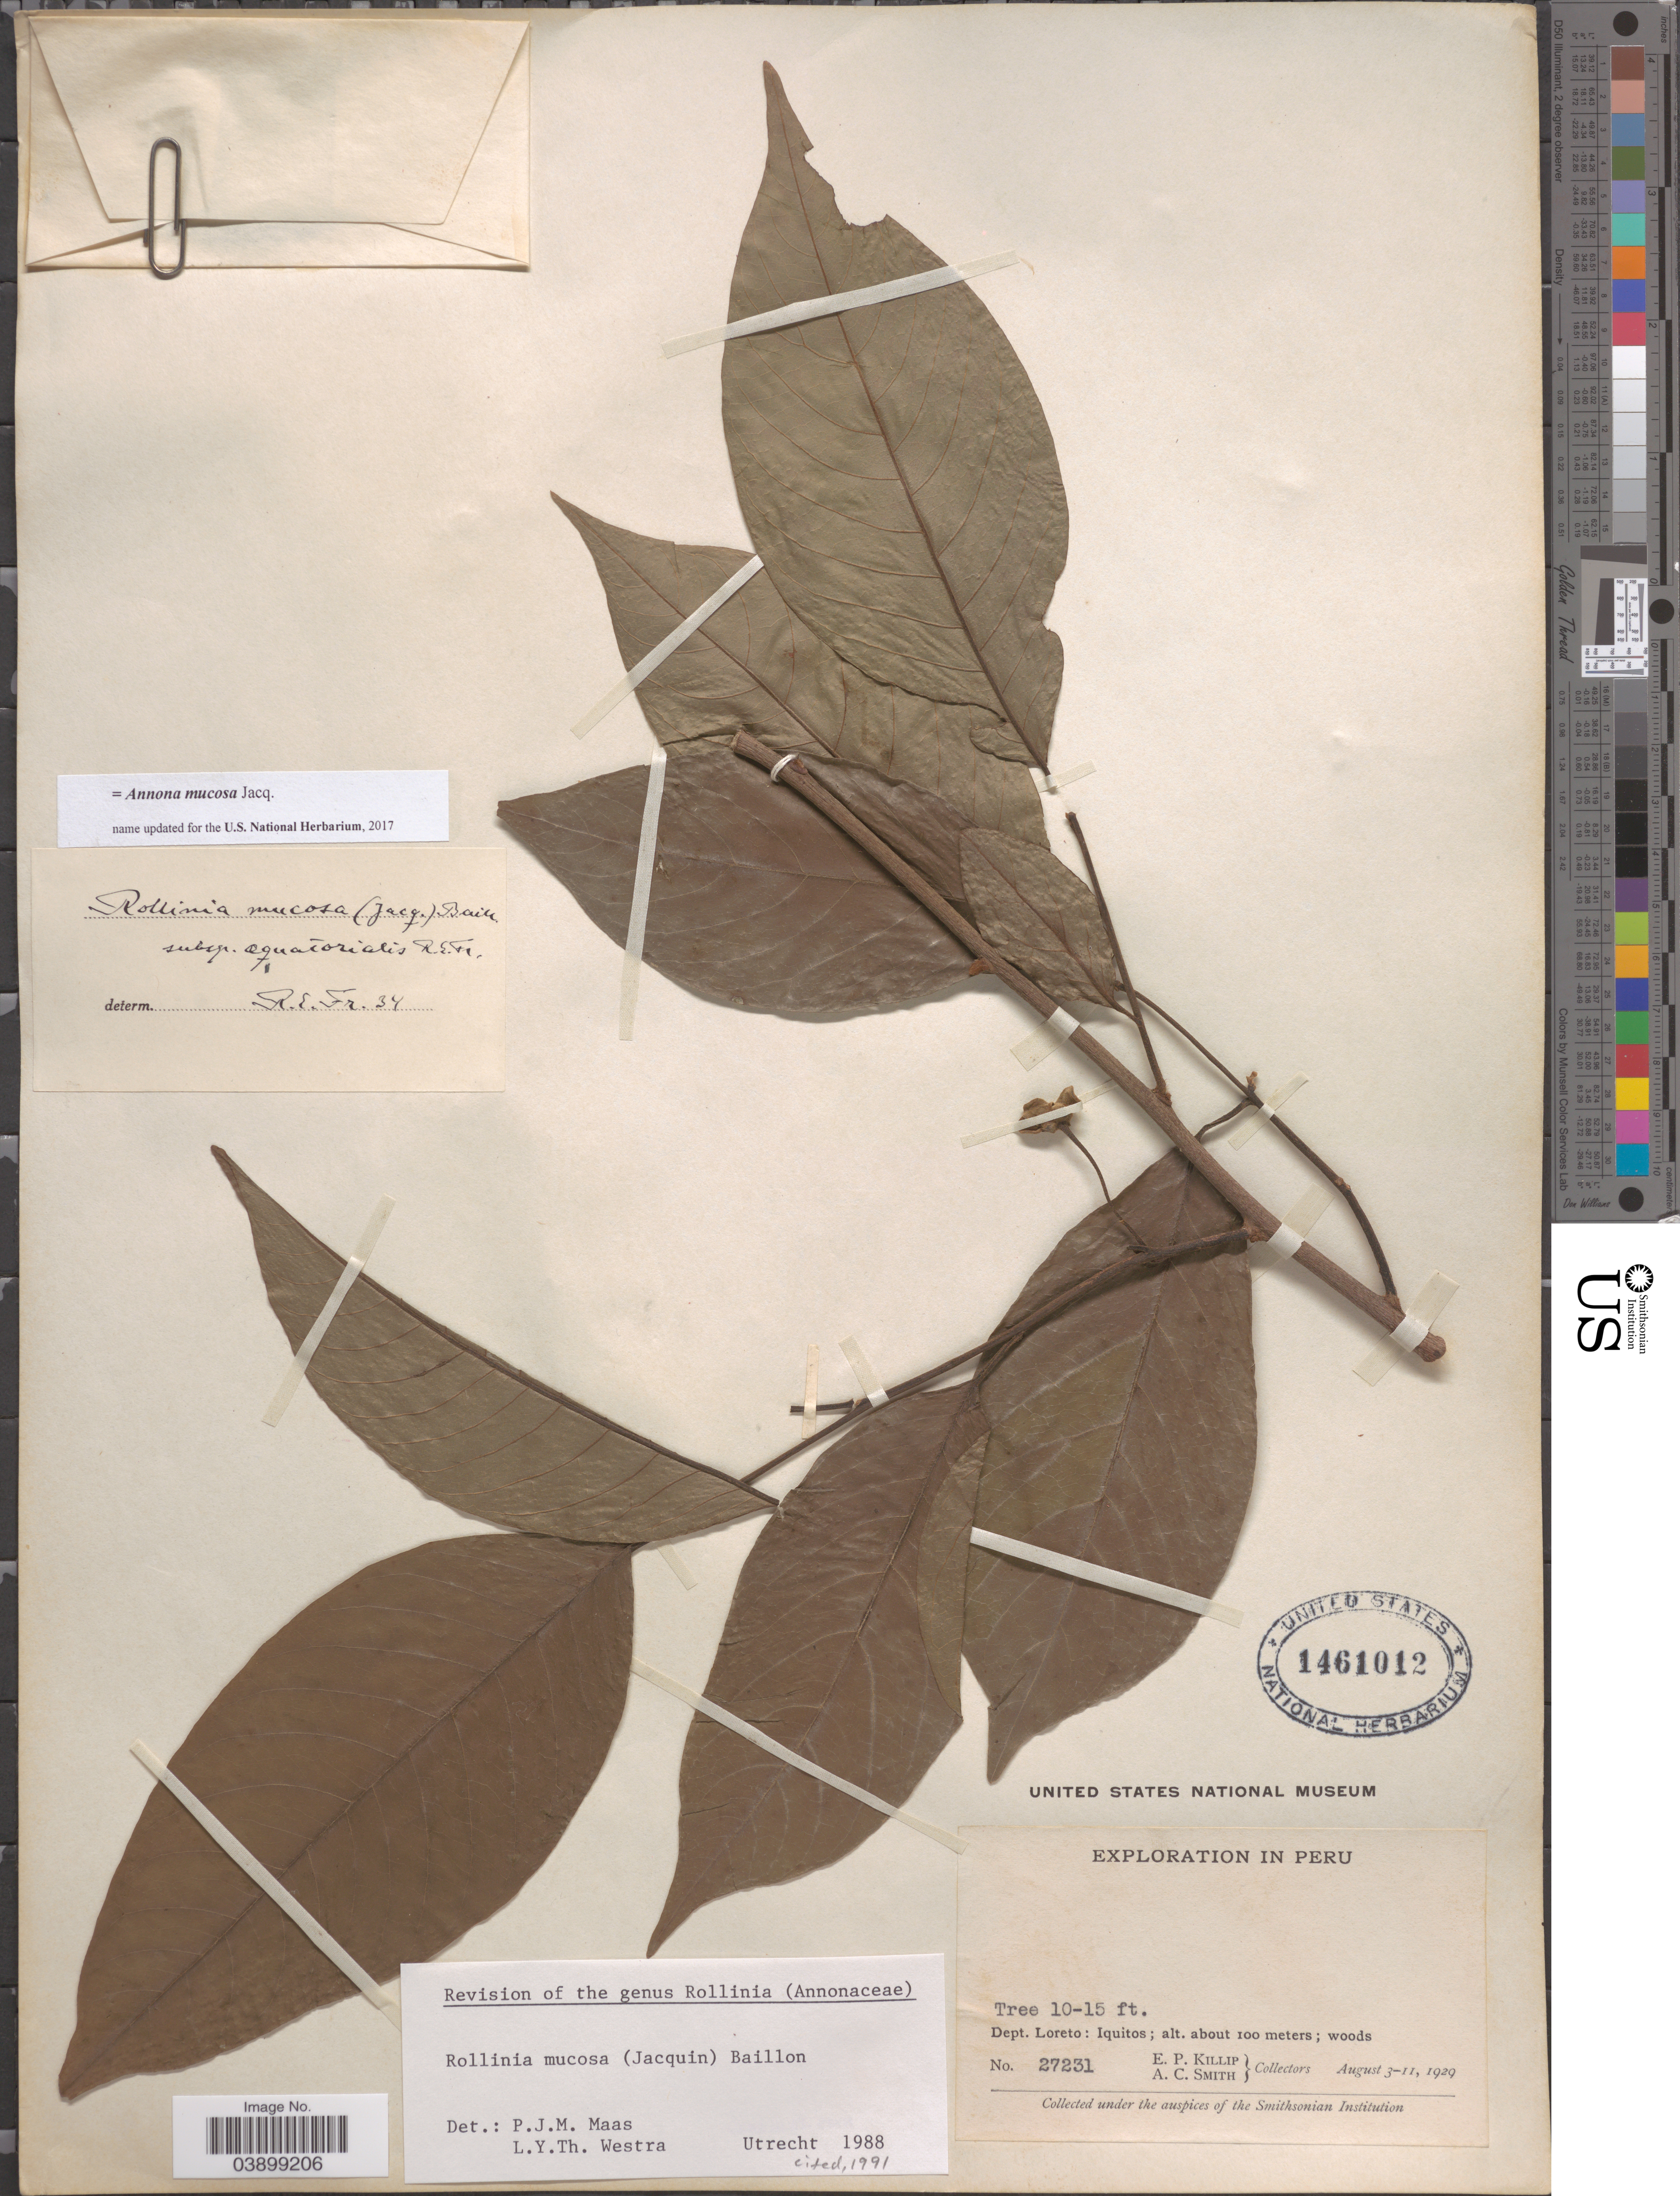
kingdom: Plantae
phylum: Tracheophyta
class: Magnoliopsida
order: Magnoliales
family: Annonaceae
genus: Annona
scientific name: Annona mucosa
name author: Jacq.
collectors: E. P. Killip & A. C. Smith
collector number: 27231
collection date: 1929-08-03/1929-08-11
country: Peru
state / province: Loreto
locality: Dept. Loreto: Iquitos.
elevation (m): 100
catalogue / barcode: US 1461012